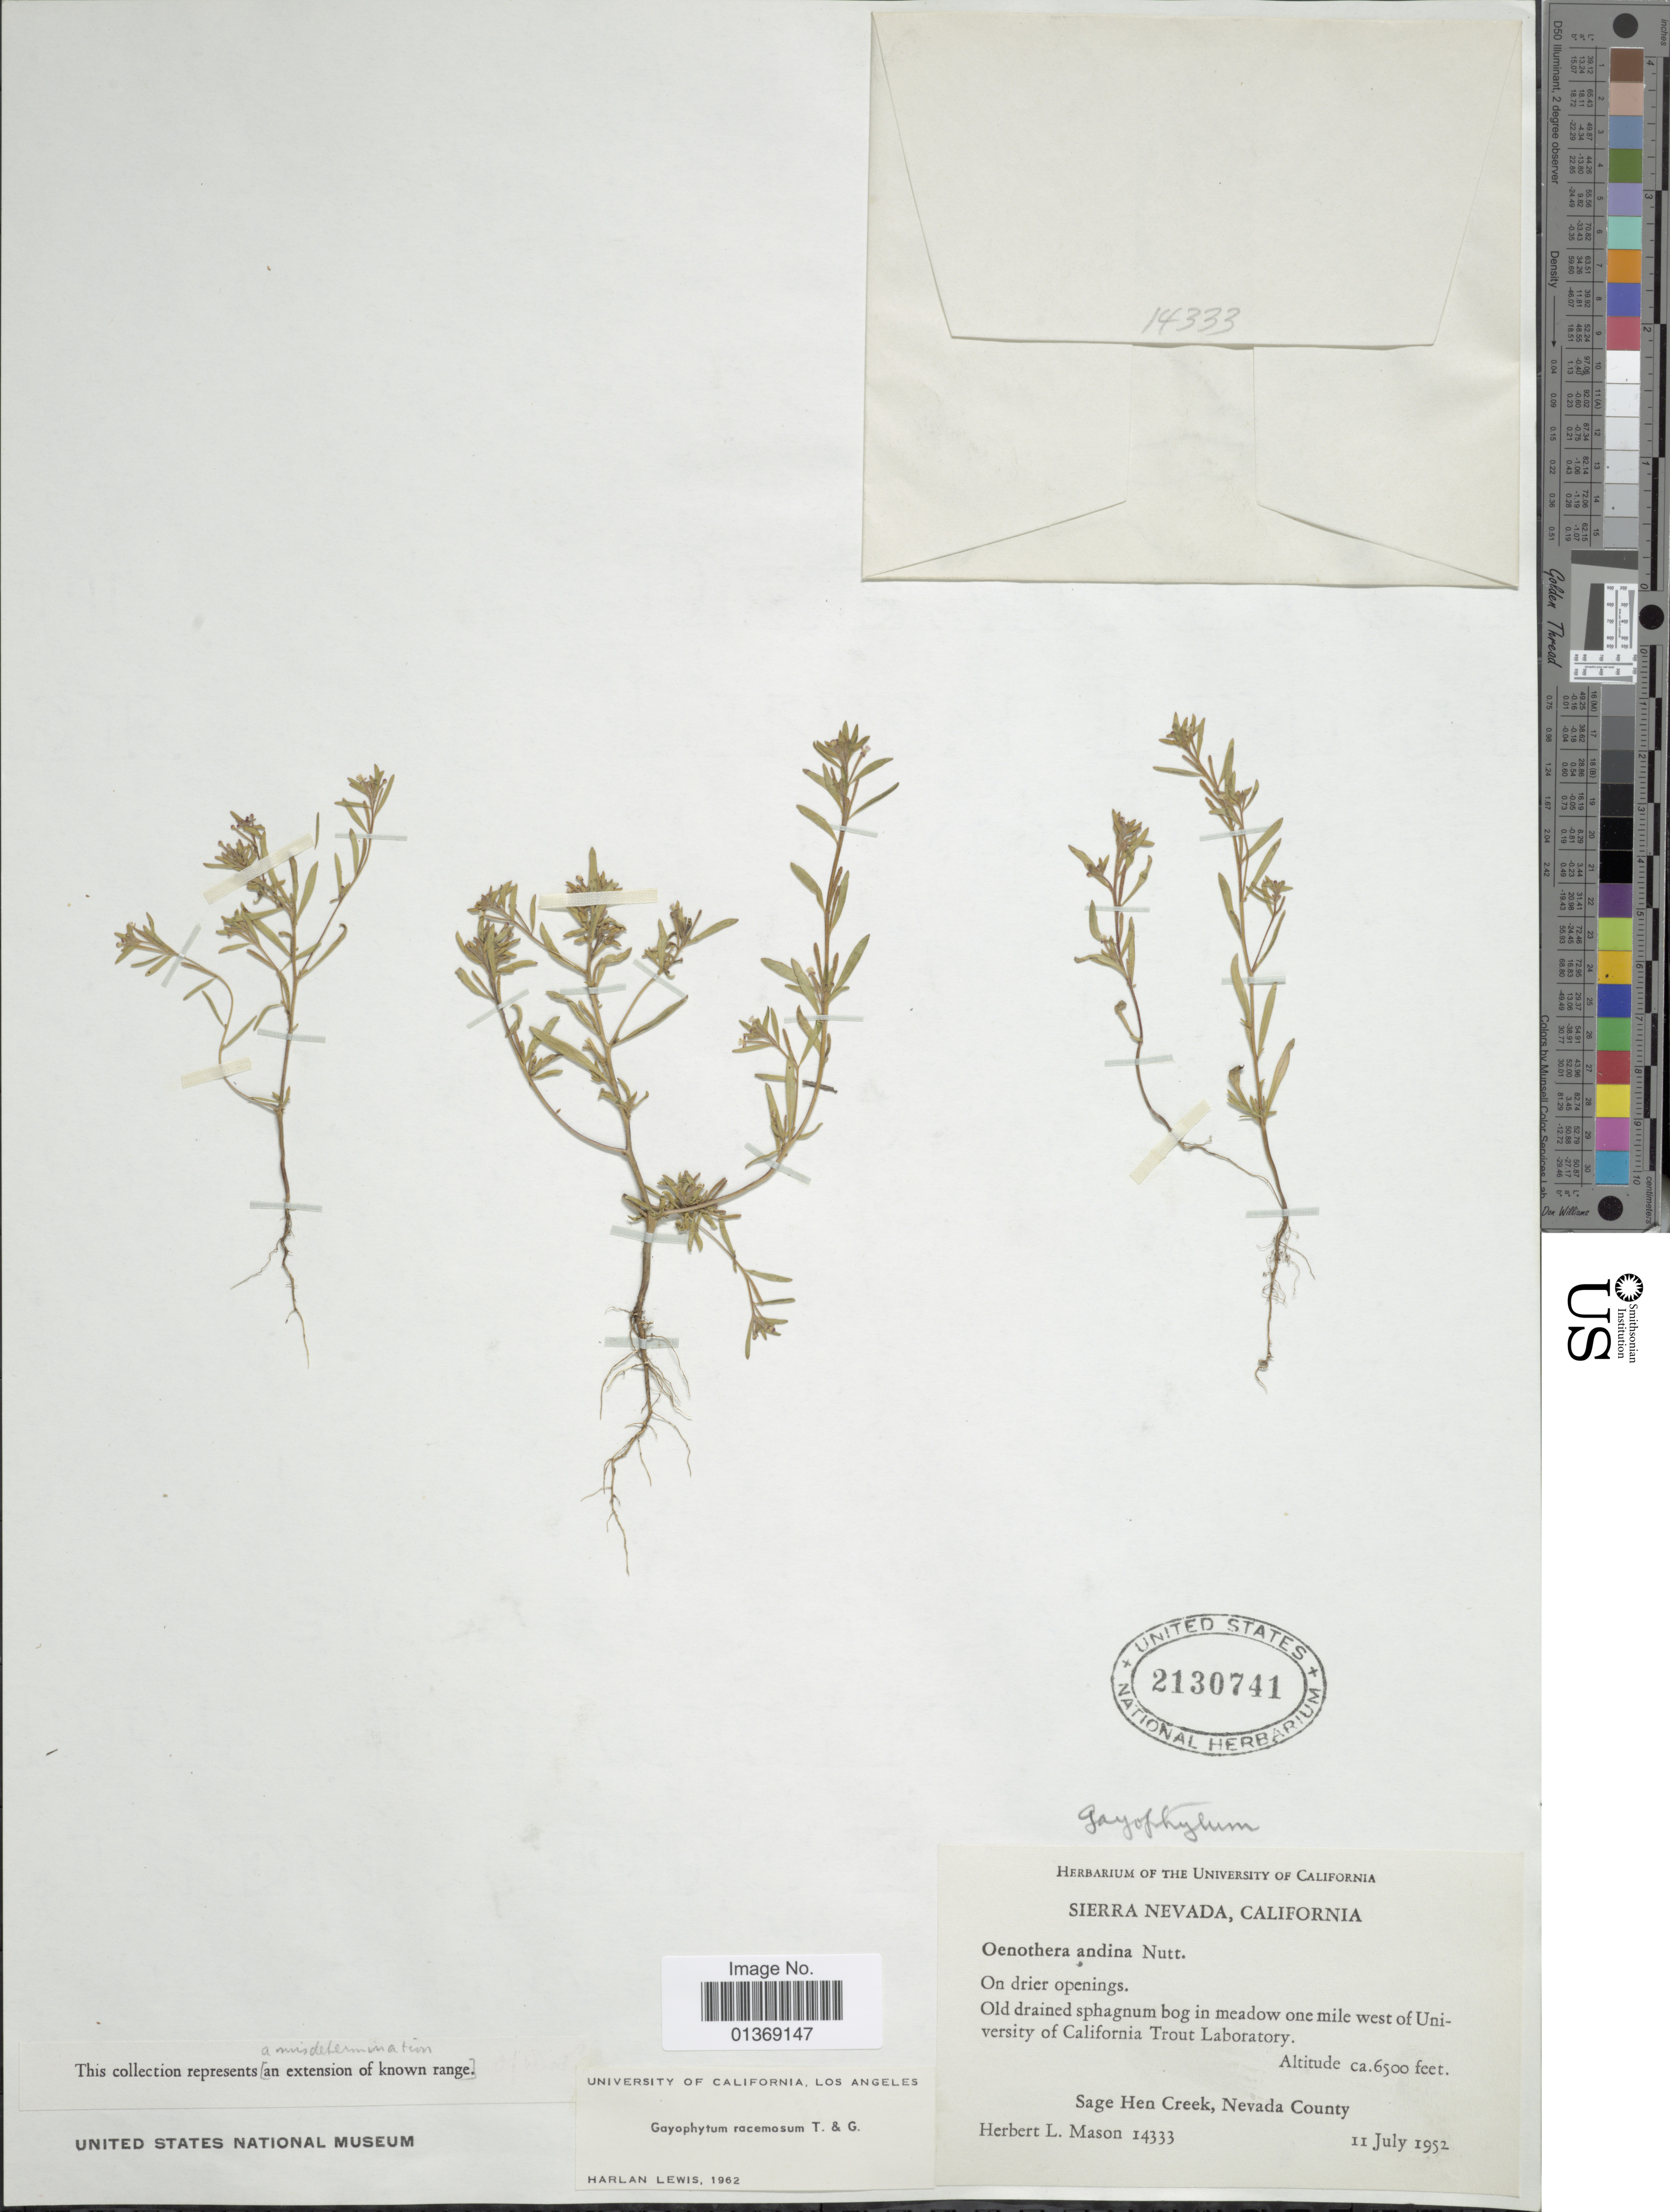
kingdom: Plantae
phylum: Tracheophyta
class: Magnoliopsida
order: Myrtales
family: Onagraceae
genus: Gayophytum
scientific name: Gayophytum racemosum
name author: Torr. & A. Gray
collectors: H. L. Mason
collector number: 14333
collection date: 1952-07-11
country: United States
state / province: California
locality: Sierra Nevada, old drained sphagnum bog in meadow one mile west of University of California Trout Laboratory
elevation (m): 1981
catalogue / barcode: US 2130741